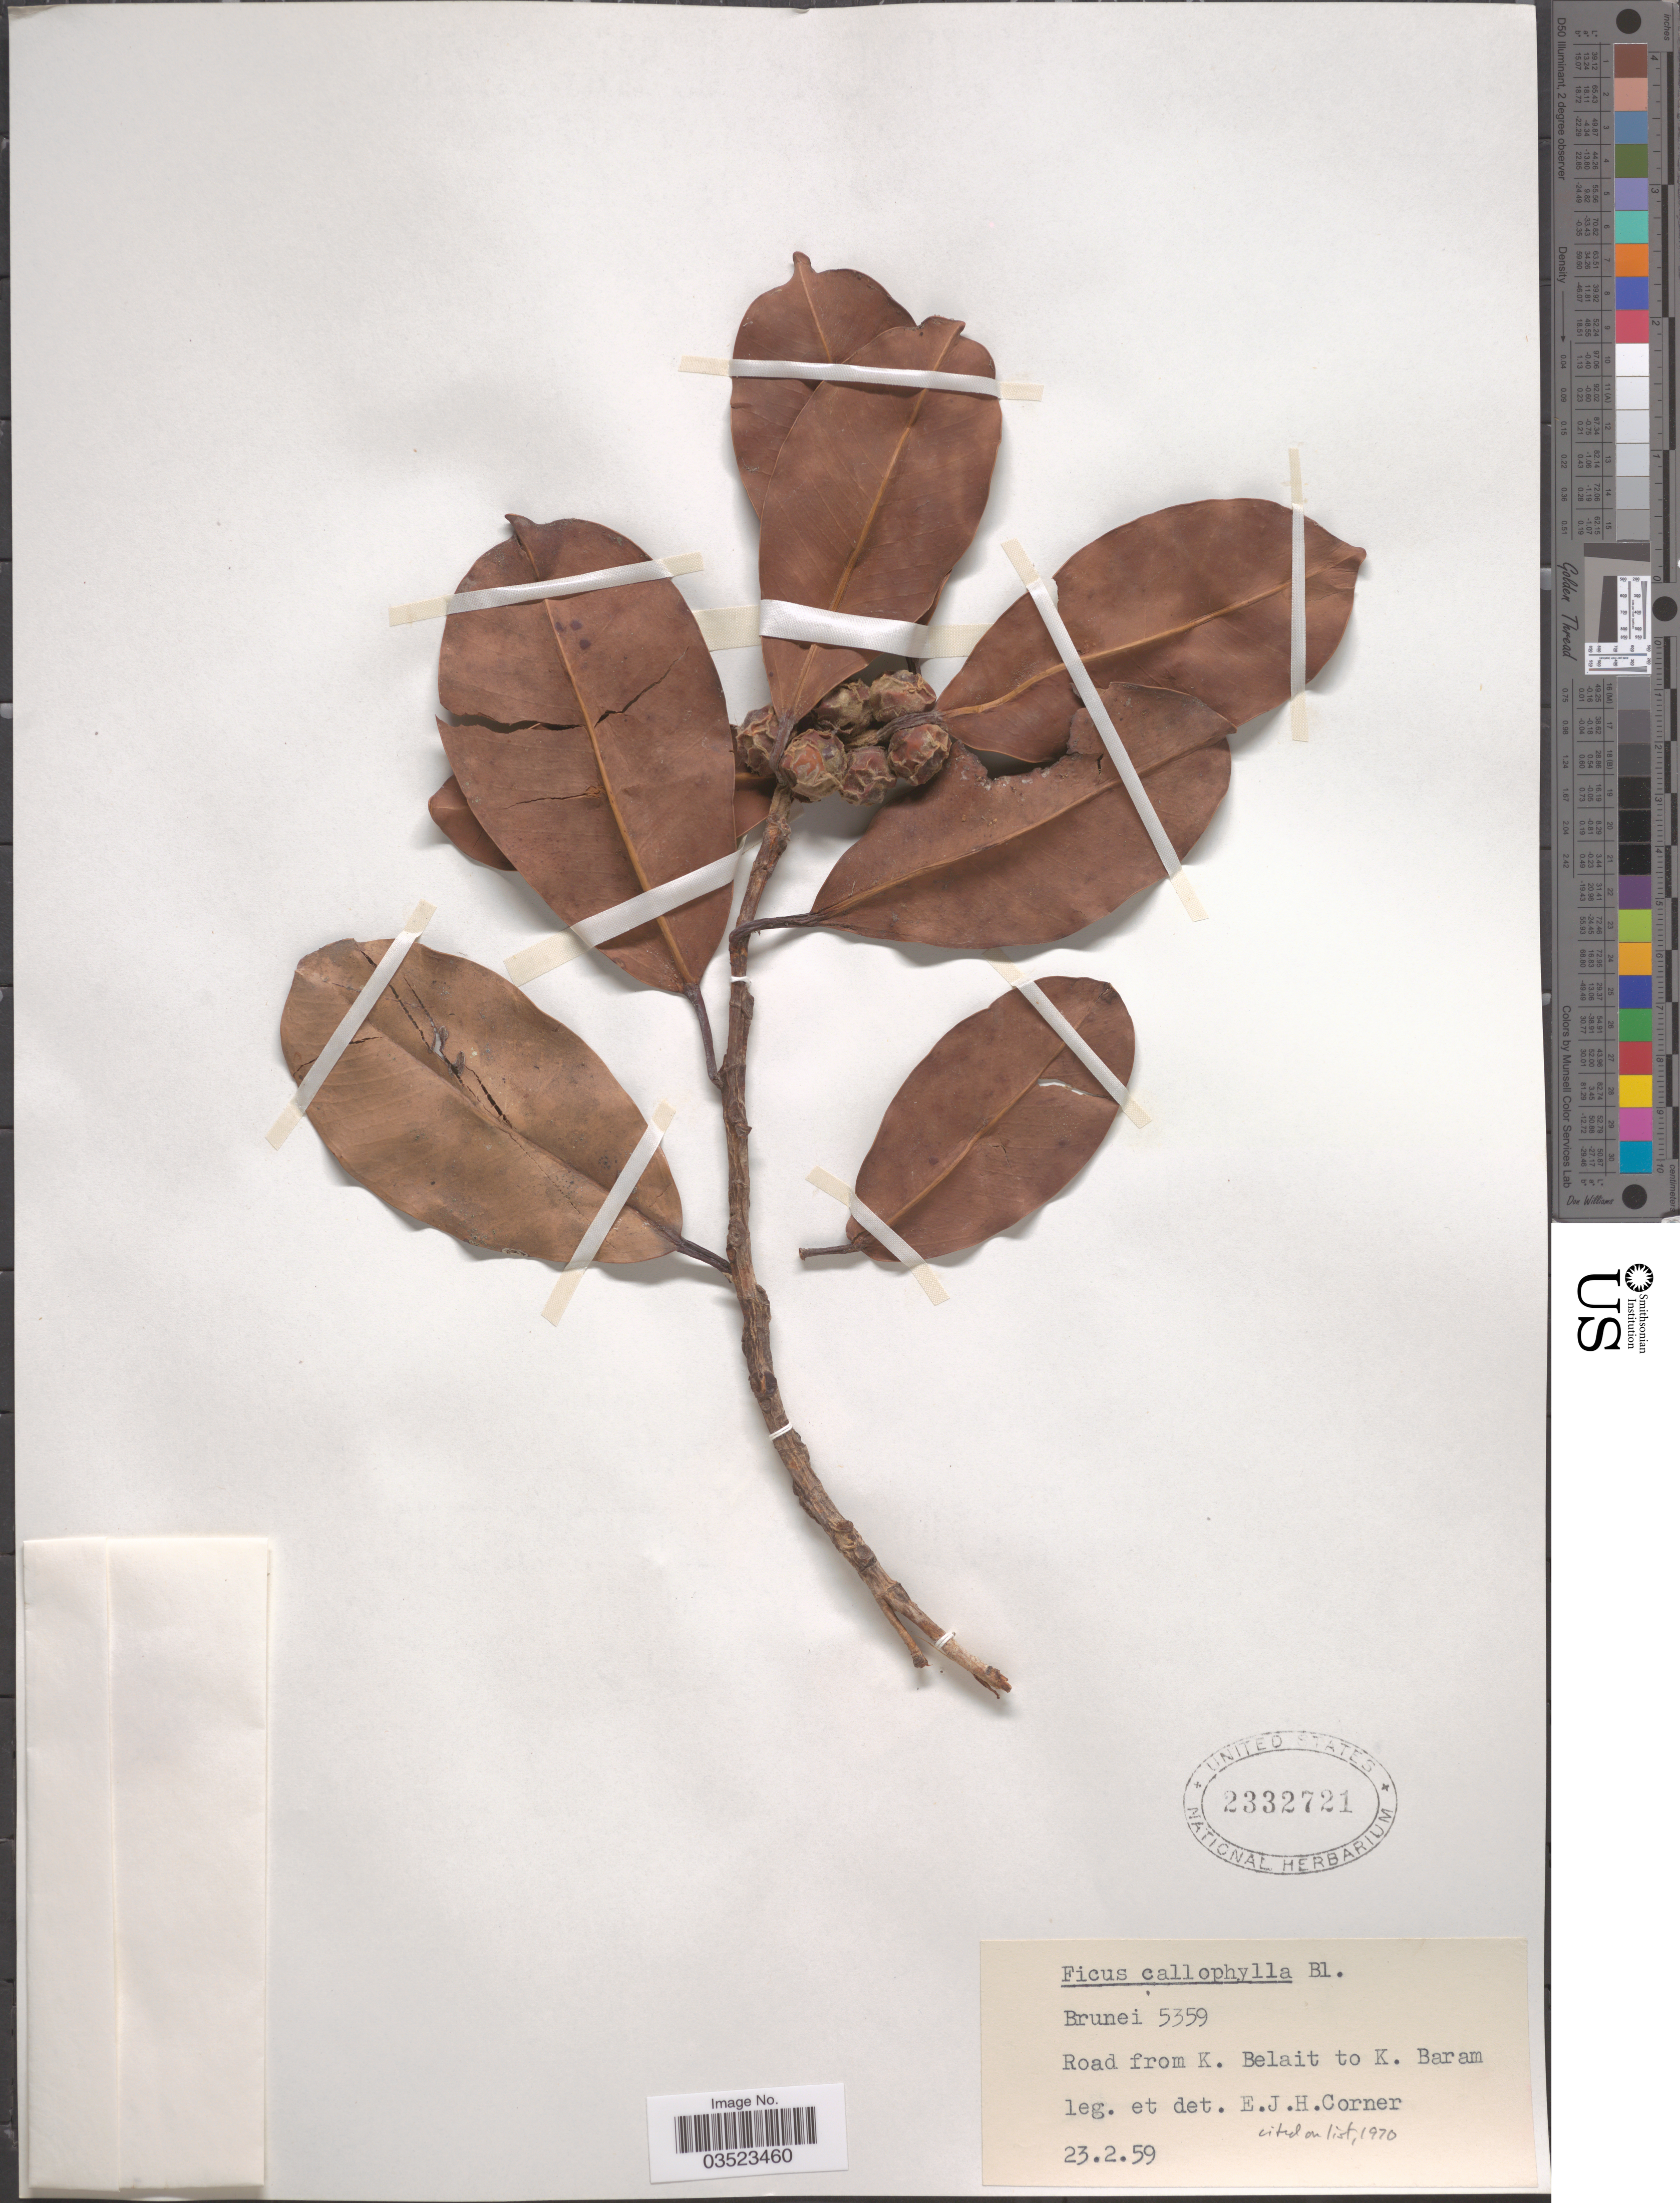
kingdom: Plantae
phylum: Tracheophyta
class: Magnoliopsida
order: Rosales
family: Moraceae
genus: Ficus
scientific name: Ficus calophylla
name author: Blume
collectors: E. Corner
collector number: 5359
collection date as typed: Transcribed d/m/y: 23/2/59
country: Brunei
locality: Road from K. Belait to K. Baram.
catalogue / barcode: US 2332721